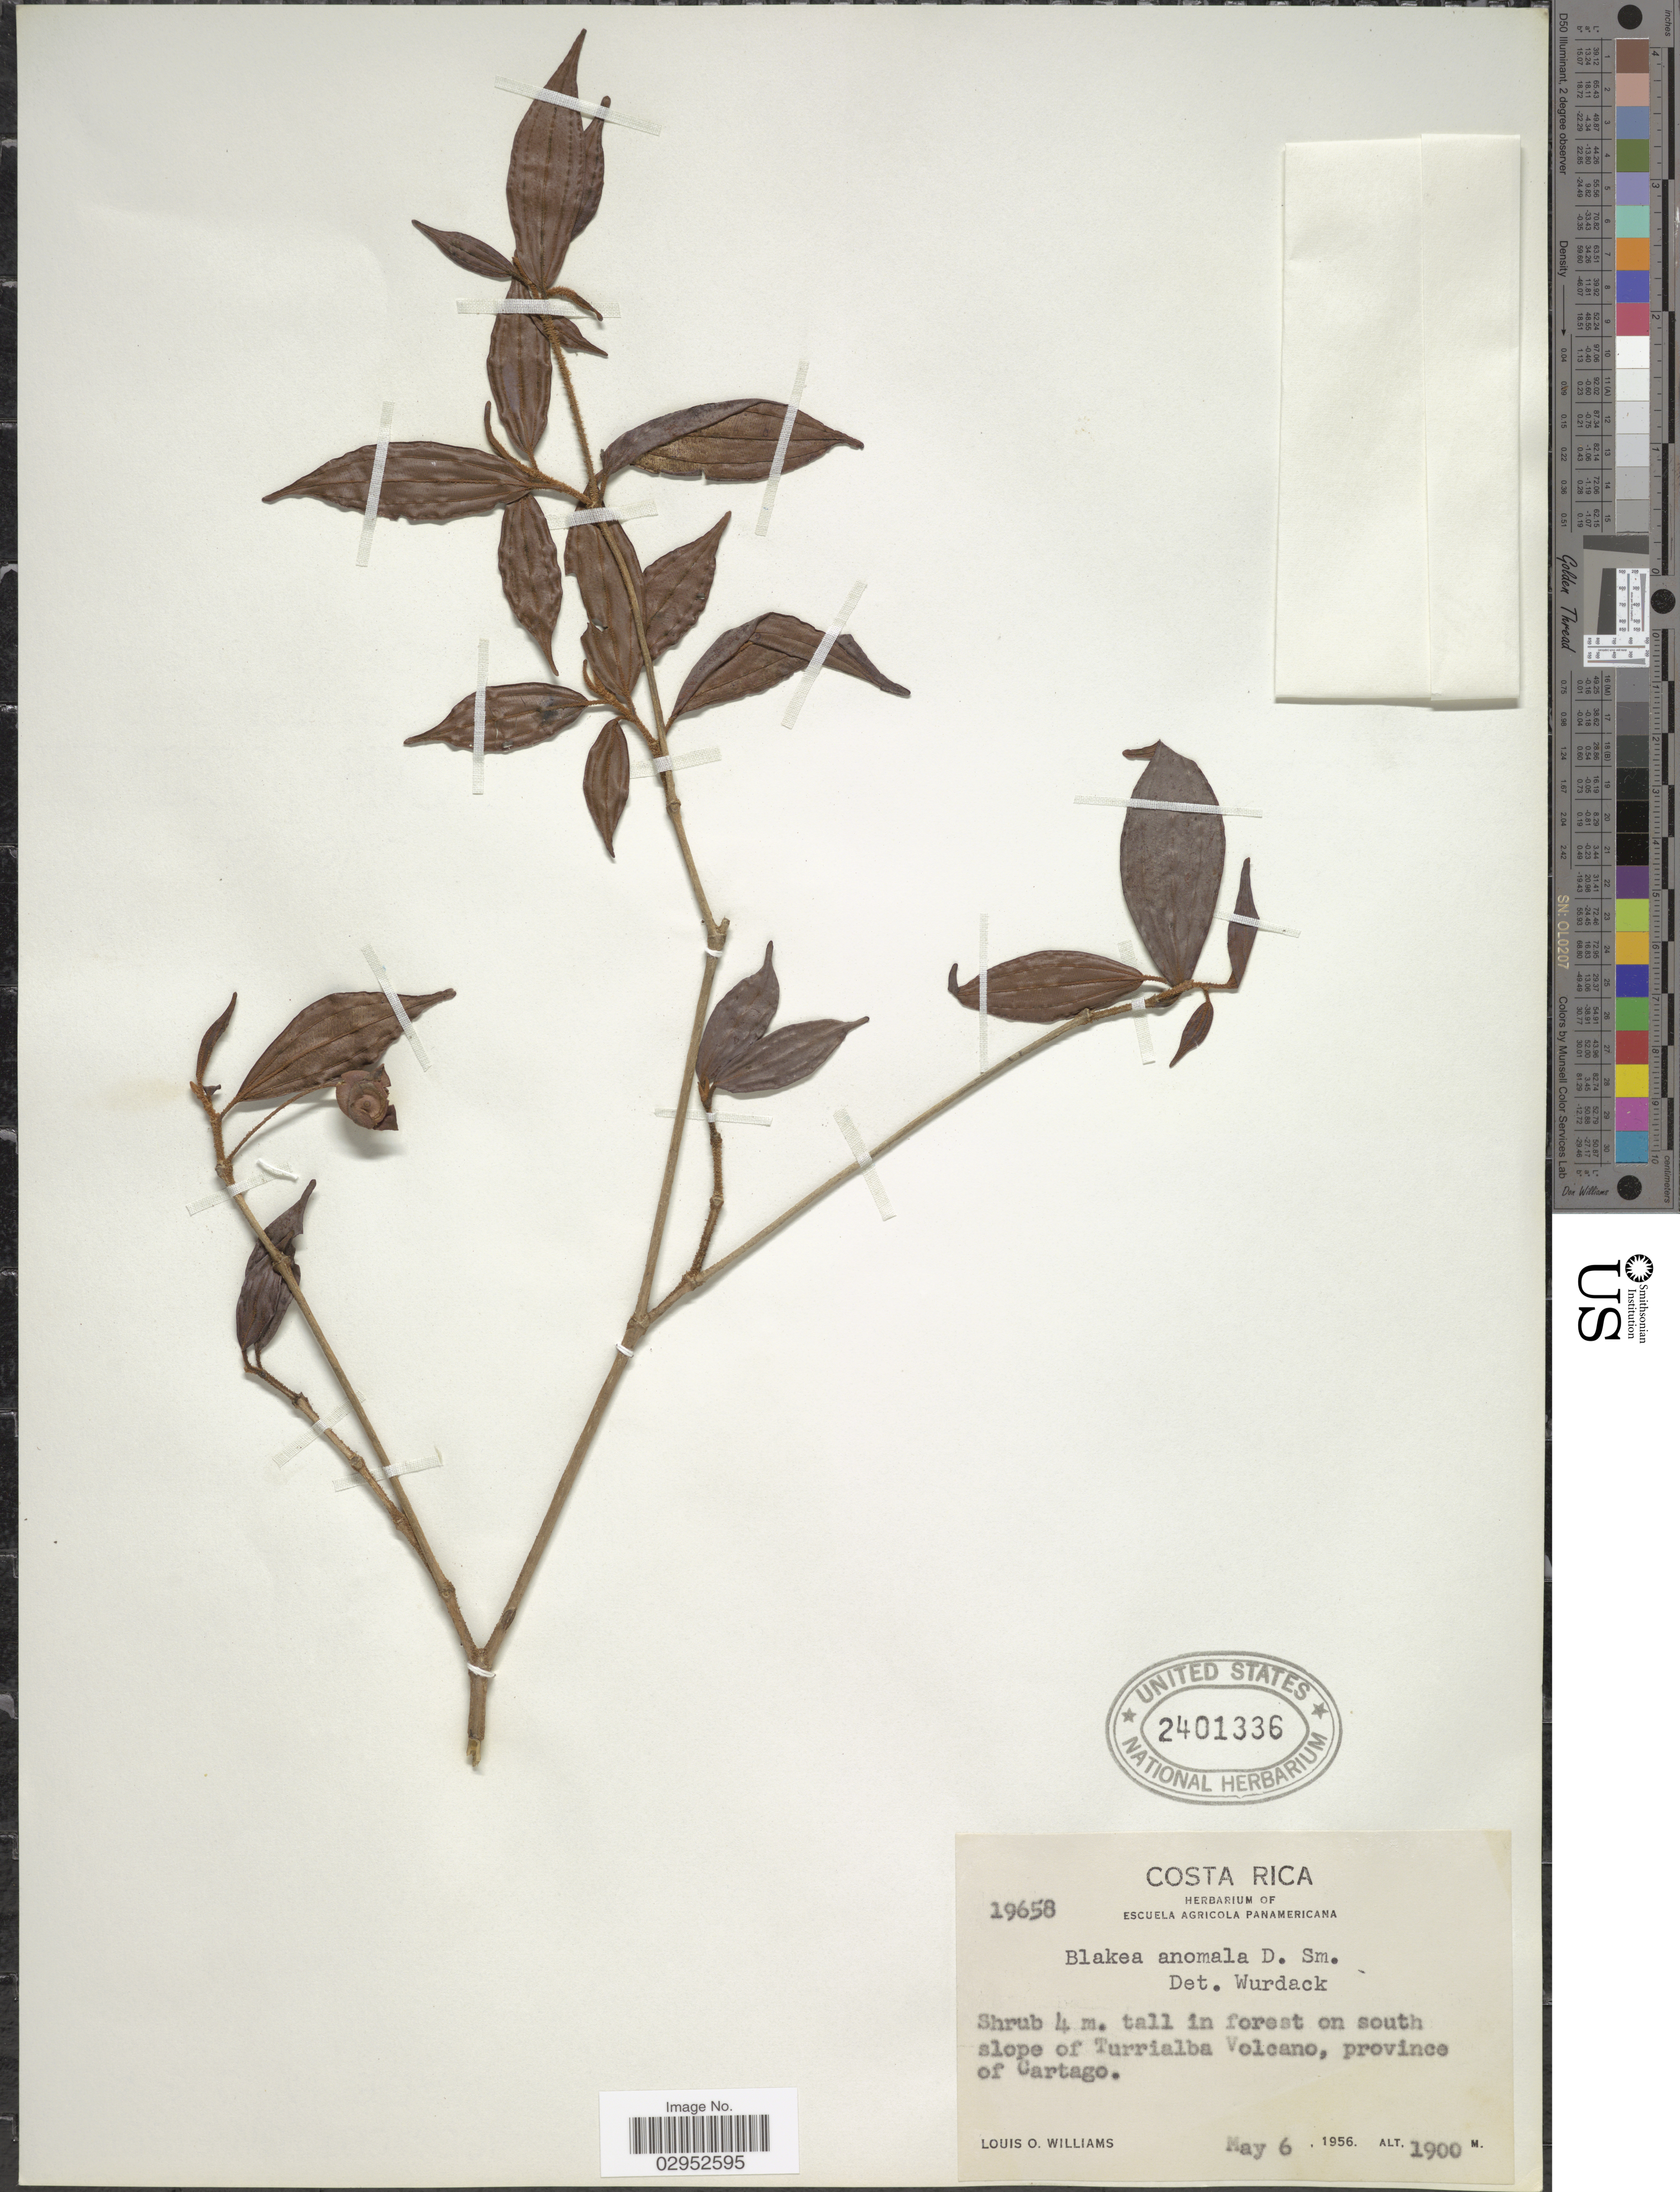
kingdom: Plantae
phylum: Tracheophyta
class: Magnoliopsida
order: Myrtales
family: Melastomataceae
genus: Blakea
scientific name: Blakea anomala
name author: Donn. Sm.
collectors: L. O. Williams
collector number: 19658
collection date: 1956-05-06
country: Costa Rica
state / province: Cartago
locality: On south slope of Turrialba Volcano.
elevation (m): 1900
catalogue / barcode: US 2401336